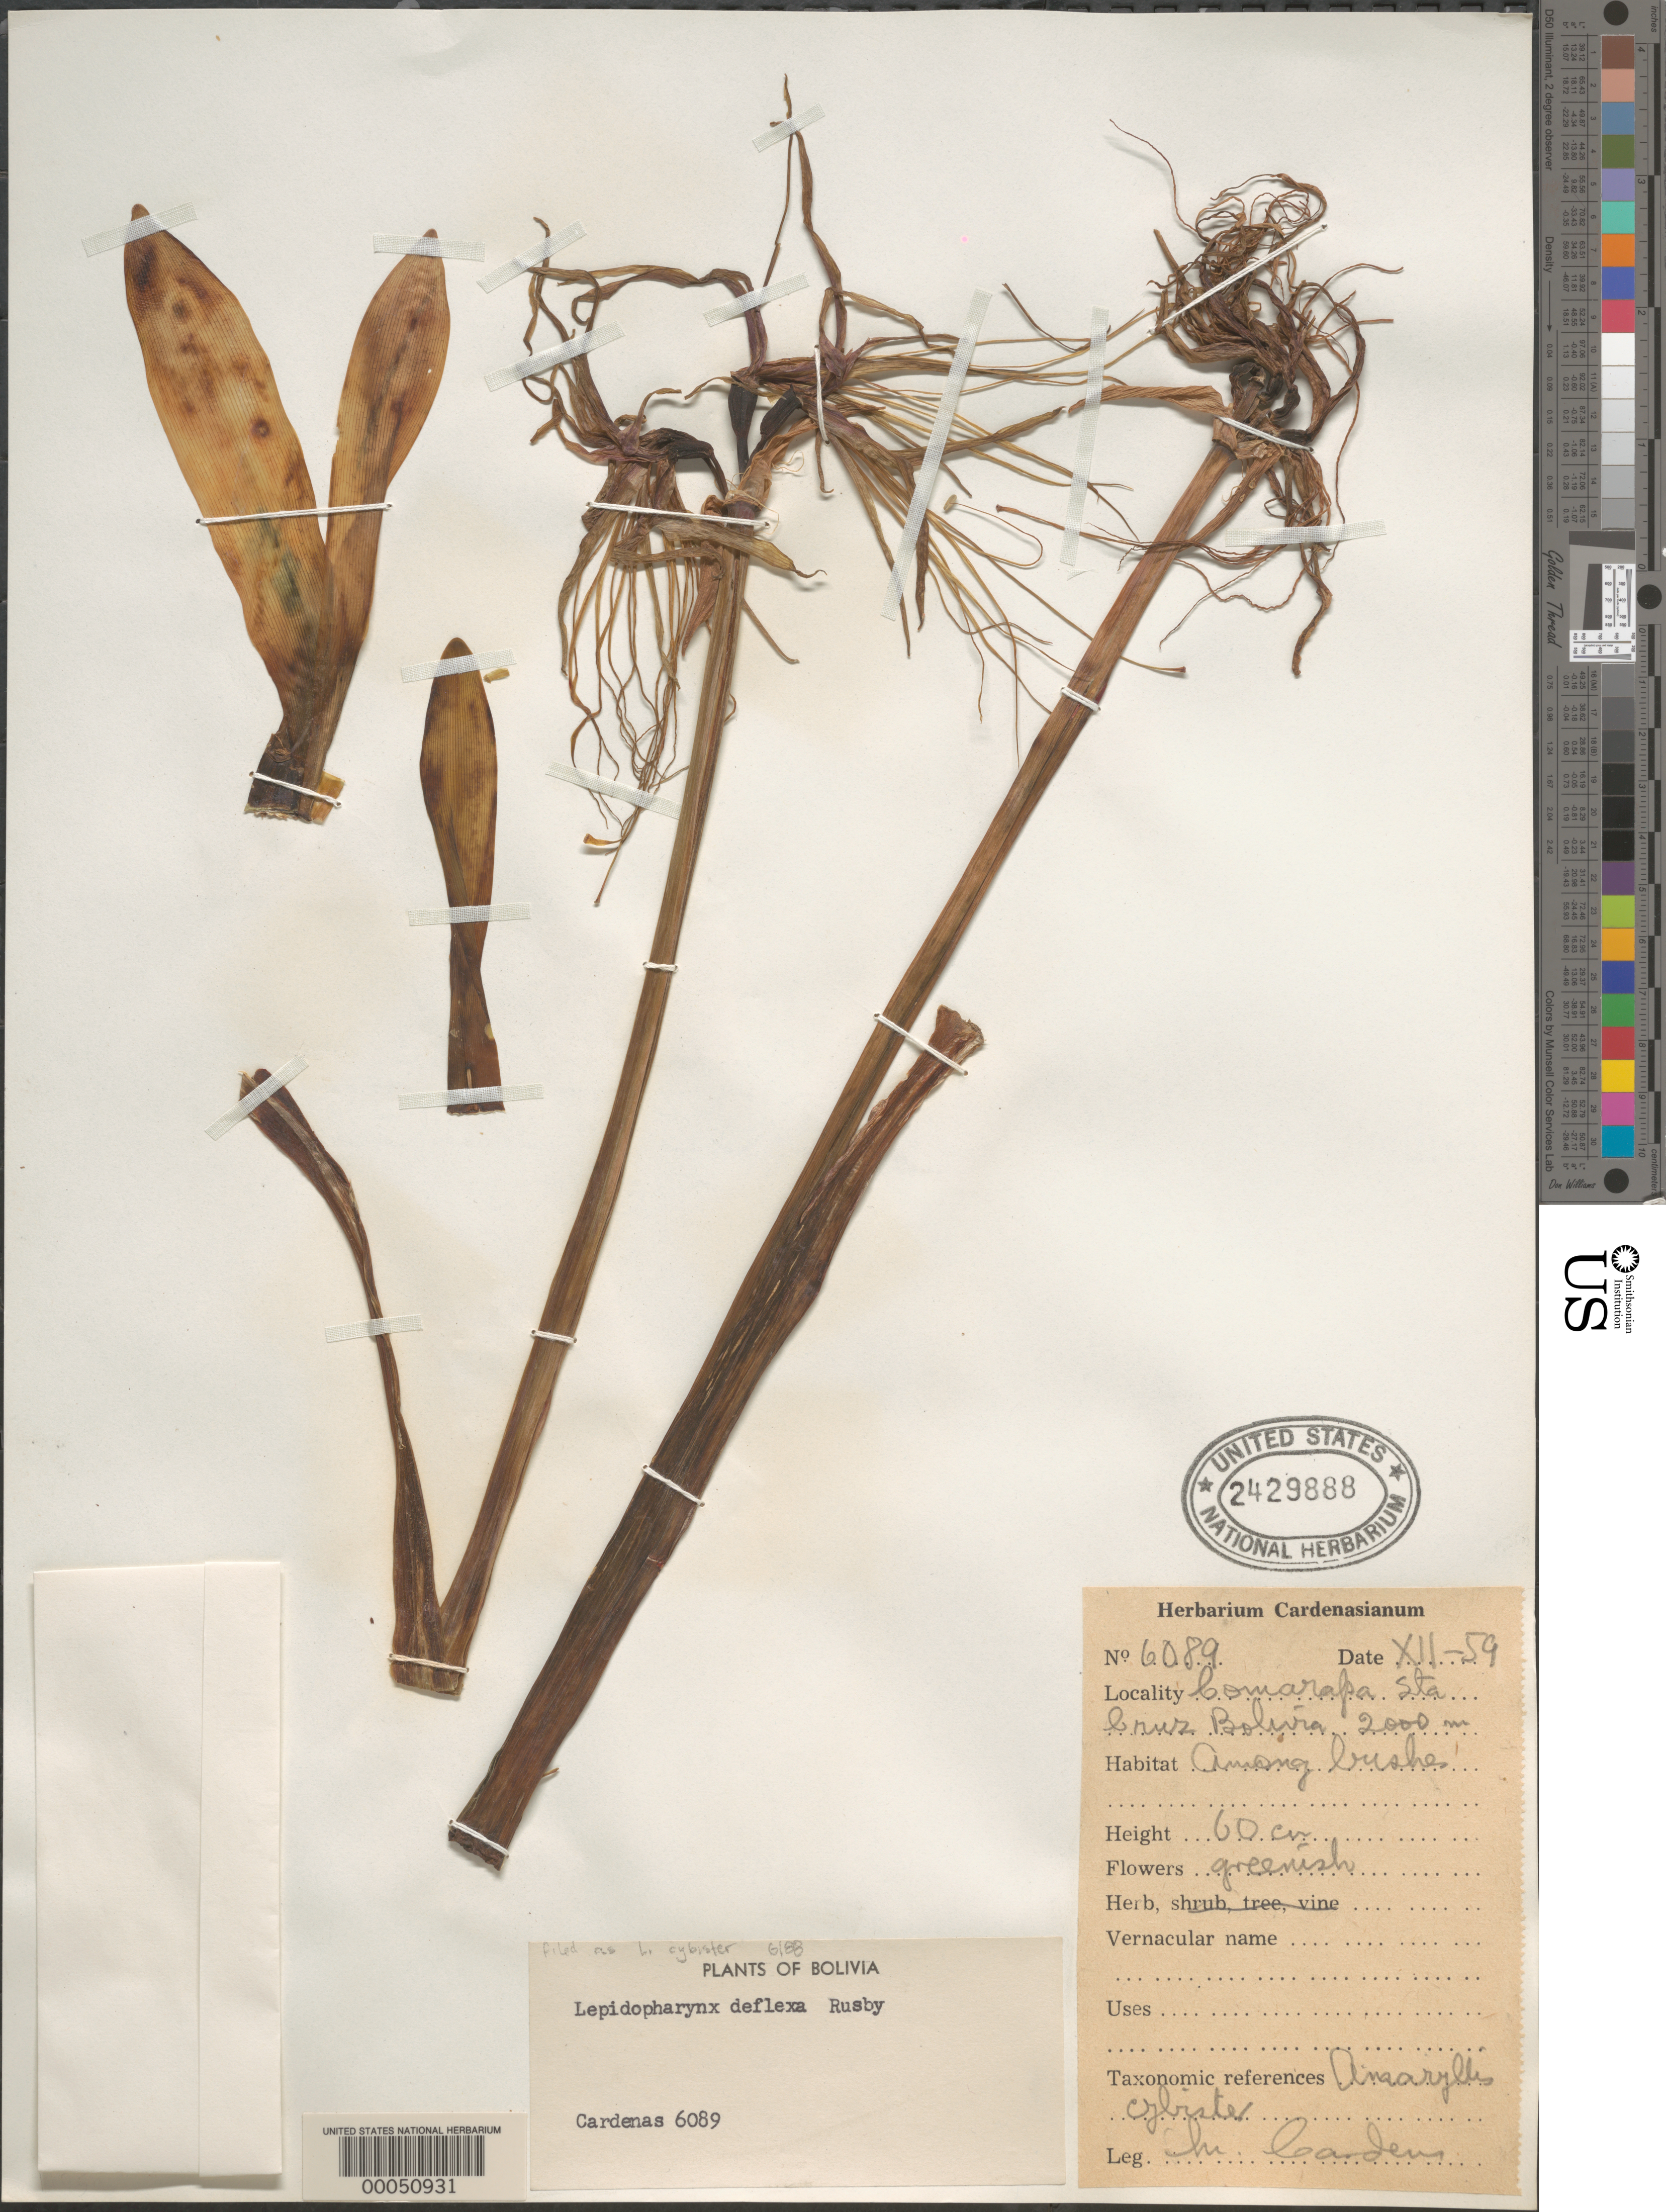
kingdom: Plantae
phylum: Tracheophyta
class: Liliopsida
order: Asparagales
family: Amaryllidaceae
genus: Hippeastrum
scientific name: Hippeastrum cybister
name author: Benth. & Hook. f.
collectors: M. Cárdenas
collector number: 6089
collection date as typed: Dec 1959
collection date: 1959-12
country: Bolivia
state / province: Santa Cruz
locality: Comapara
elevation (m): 2000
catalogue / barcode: US 2429888